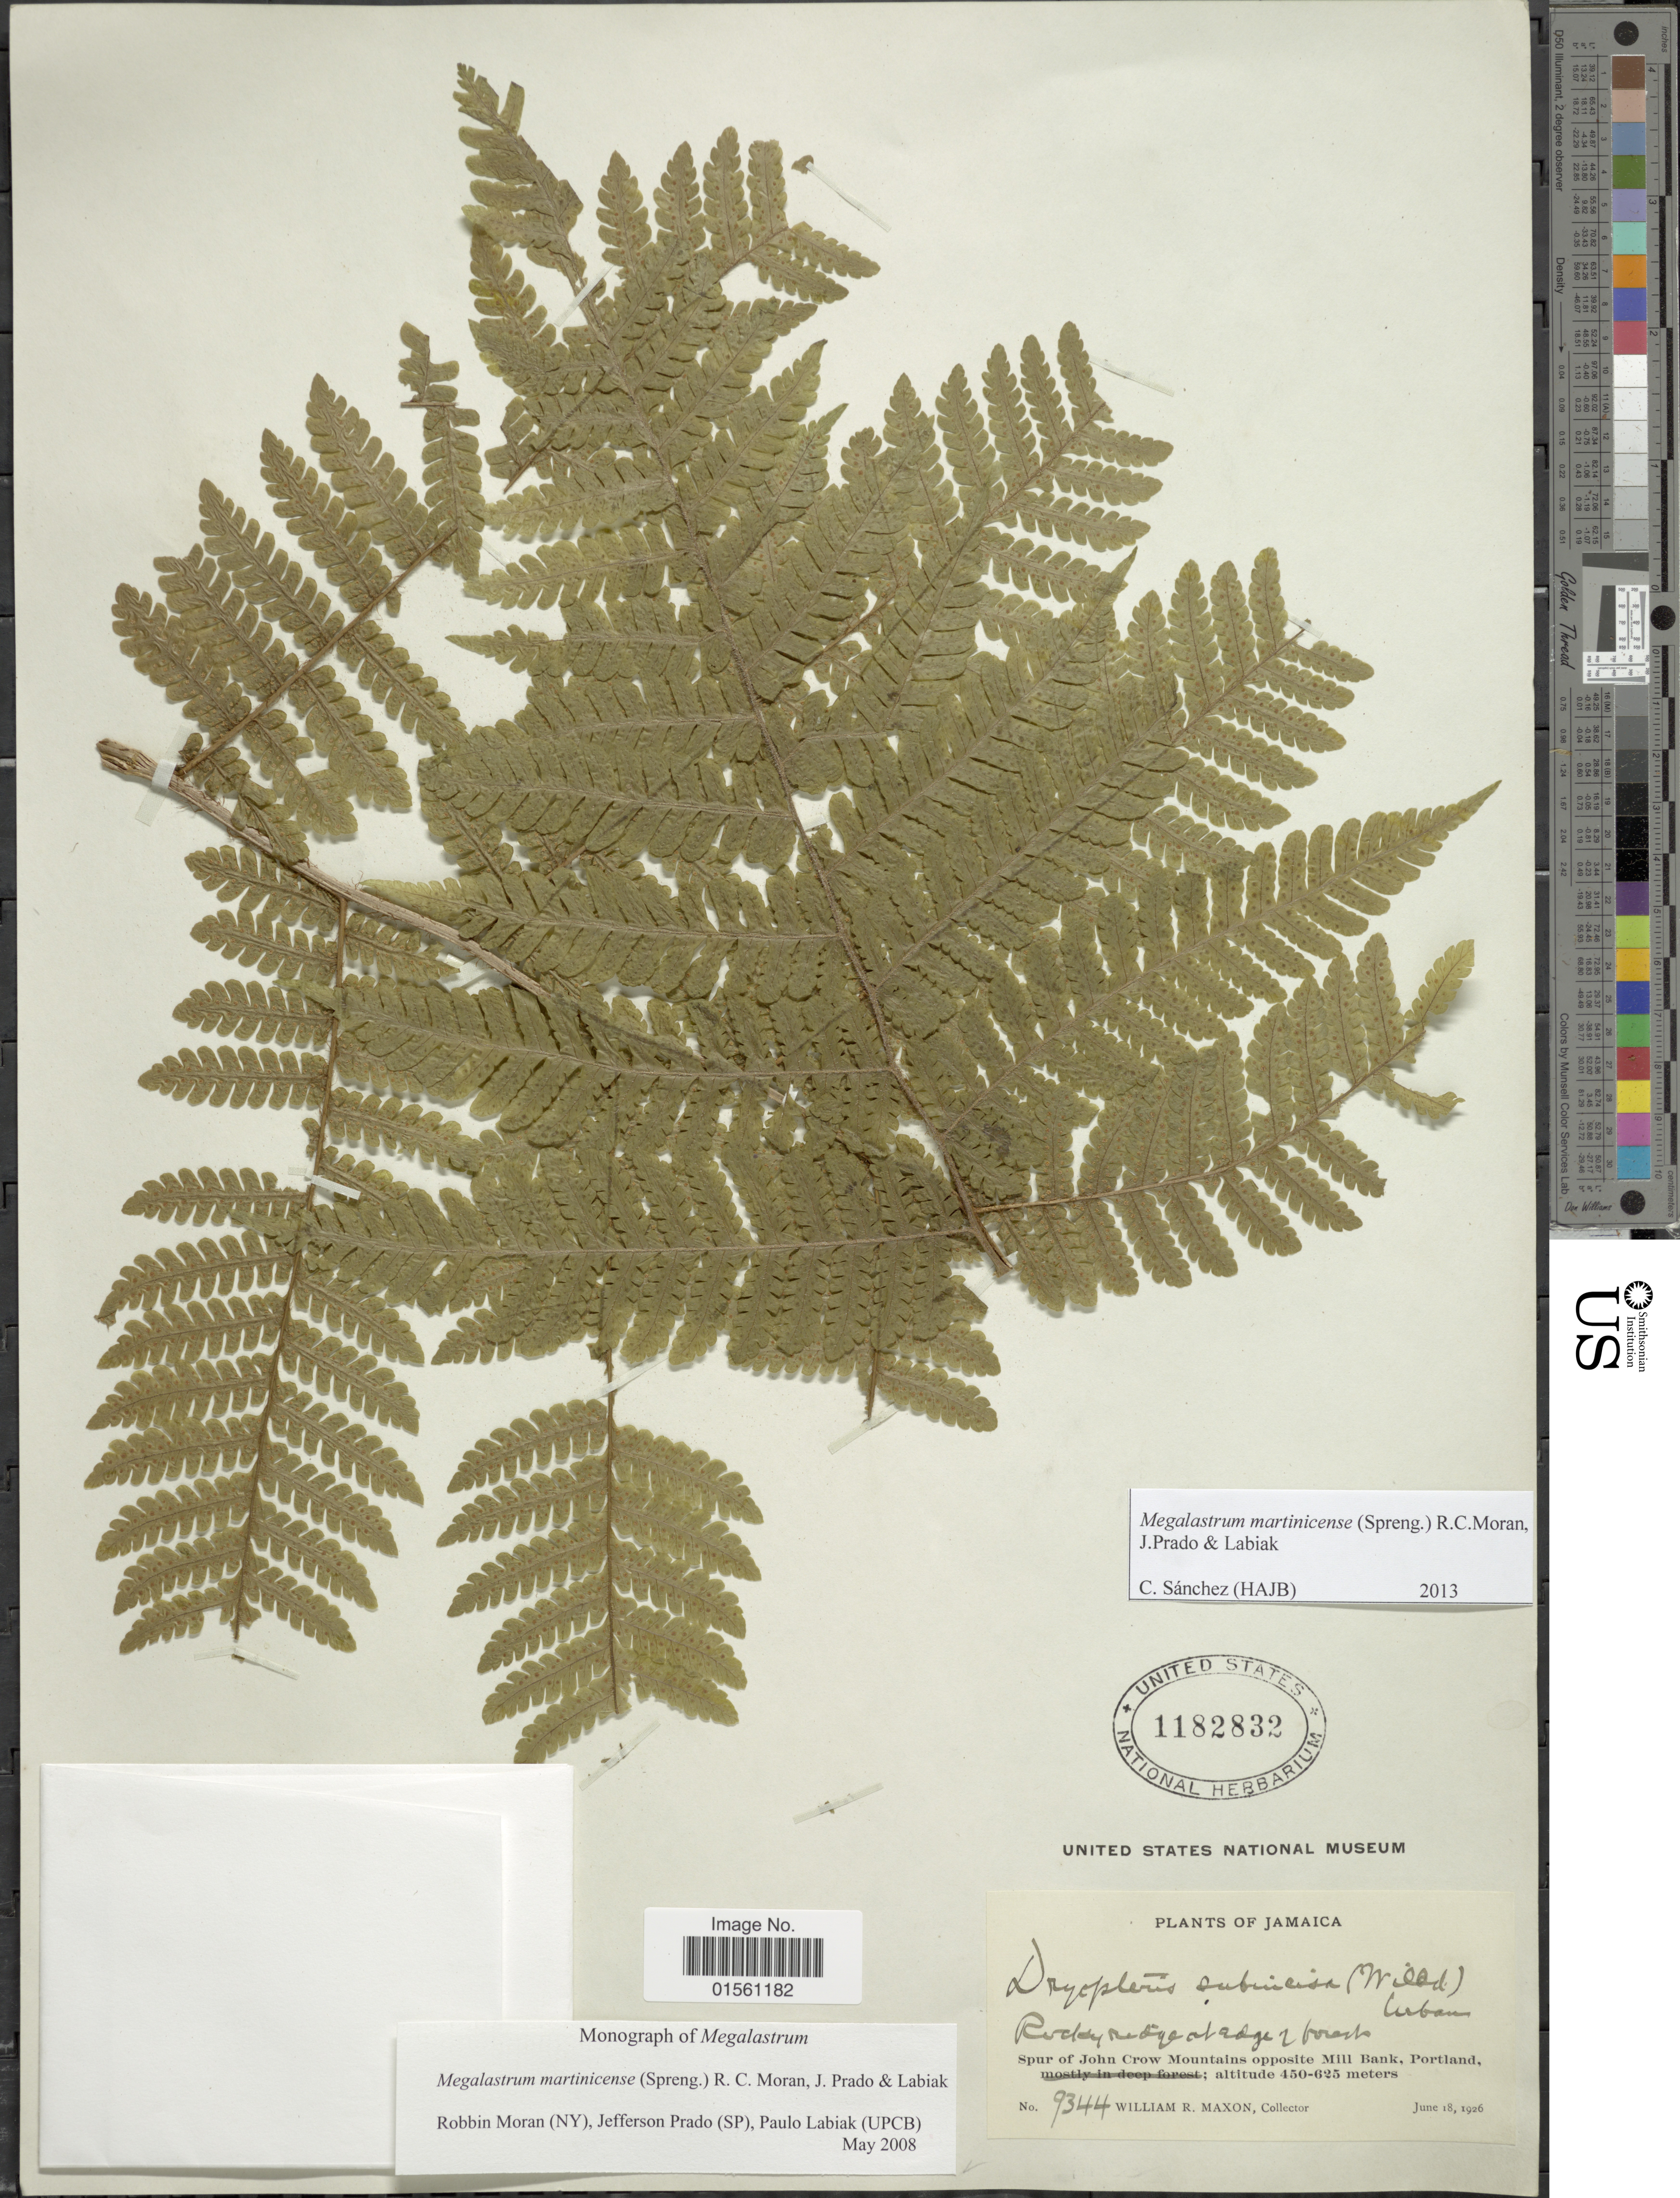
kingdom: Plantae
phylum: Tracheophyta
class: Polypodiopsida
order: Polypodiales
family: Dryopteridaceae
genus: Megalastrum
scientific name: Megalastrum martinicense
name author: (Spreng.) R.C. Moran et al.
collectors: W. R. Maxon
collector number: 9344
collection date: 1926-06-18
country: Jamaica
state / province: Portland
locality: Spur of John Crow Mountains opposite Mill Bank, Portland.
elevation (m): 450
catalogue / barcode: US 1182832